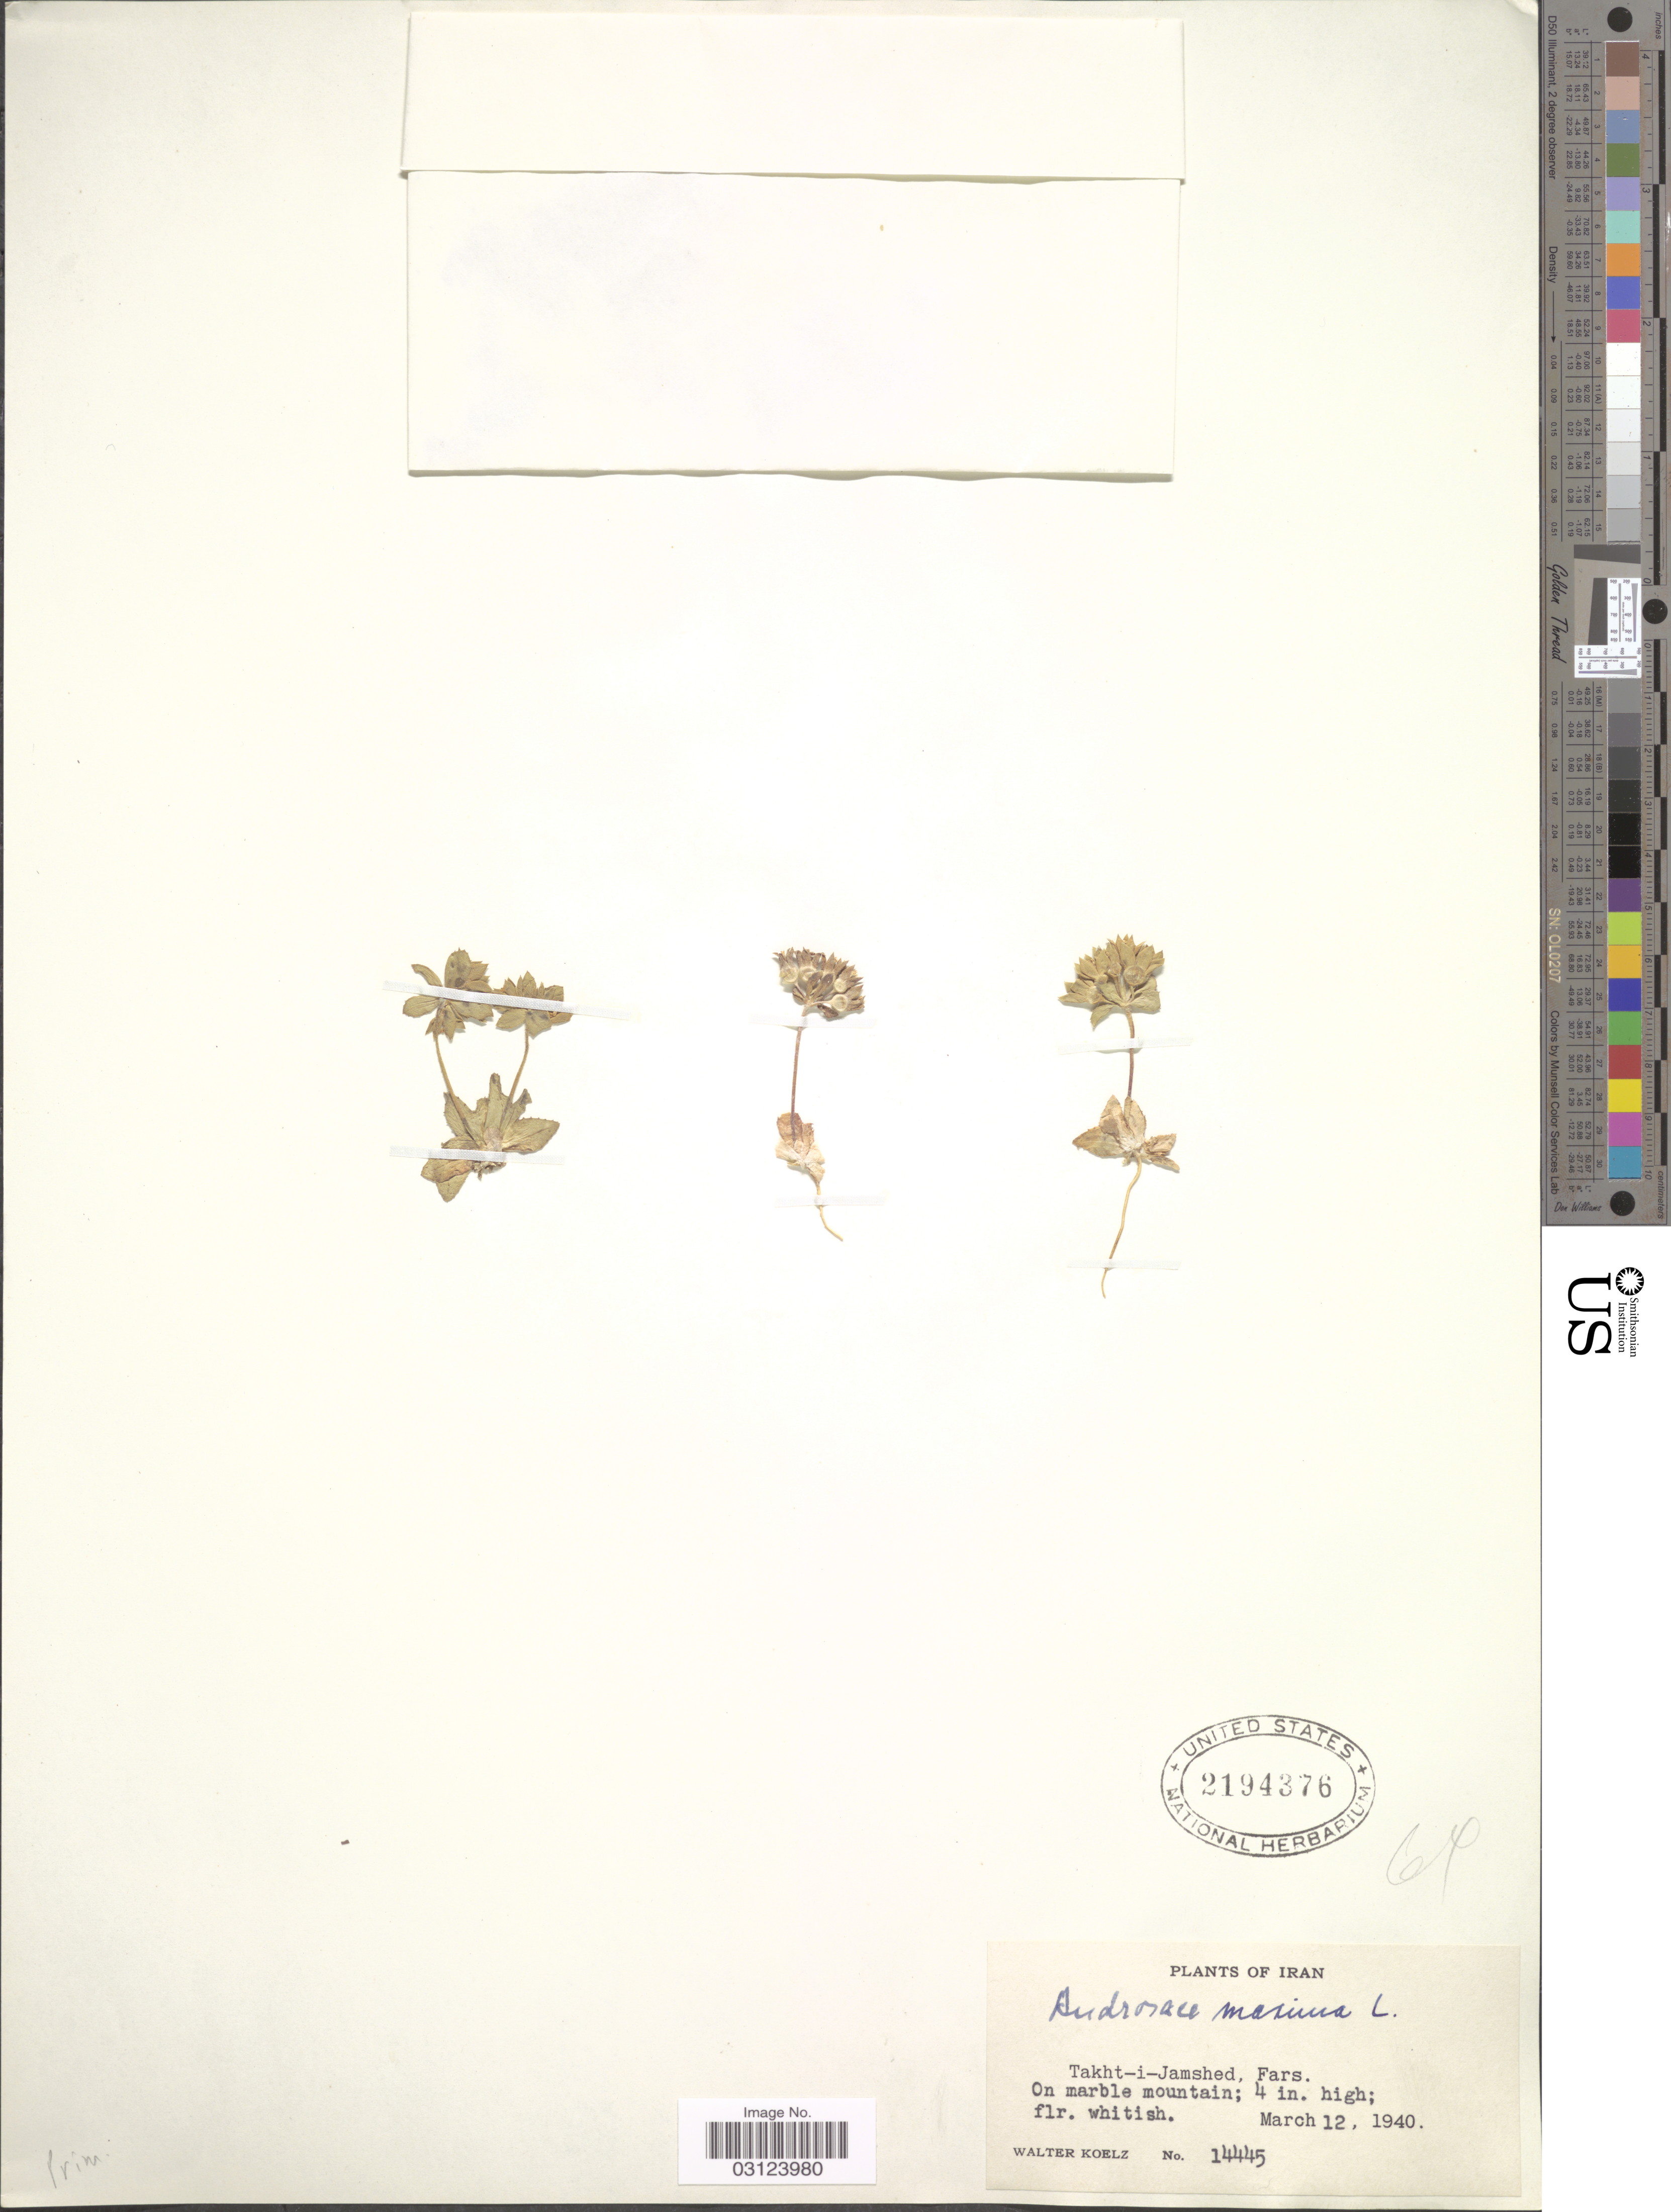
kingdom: Plantae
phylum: Tracheophyta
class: Magnoliopsida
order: Ericales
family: Primulaceae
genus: Androsace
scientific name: Androsace maxima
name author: L.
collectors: W. N. Koelz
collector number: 14445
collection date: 1940-03-12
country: Iran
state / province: Fars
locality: Takht-i-Jamshed, Fars, On marble mountain.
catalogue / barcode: US 2194376